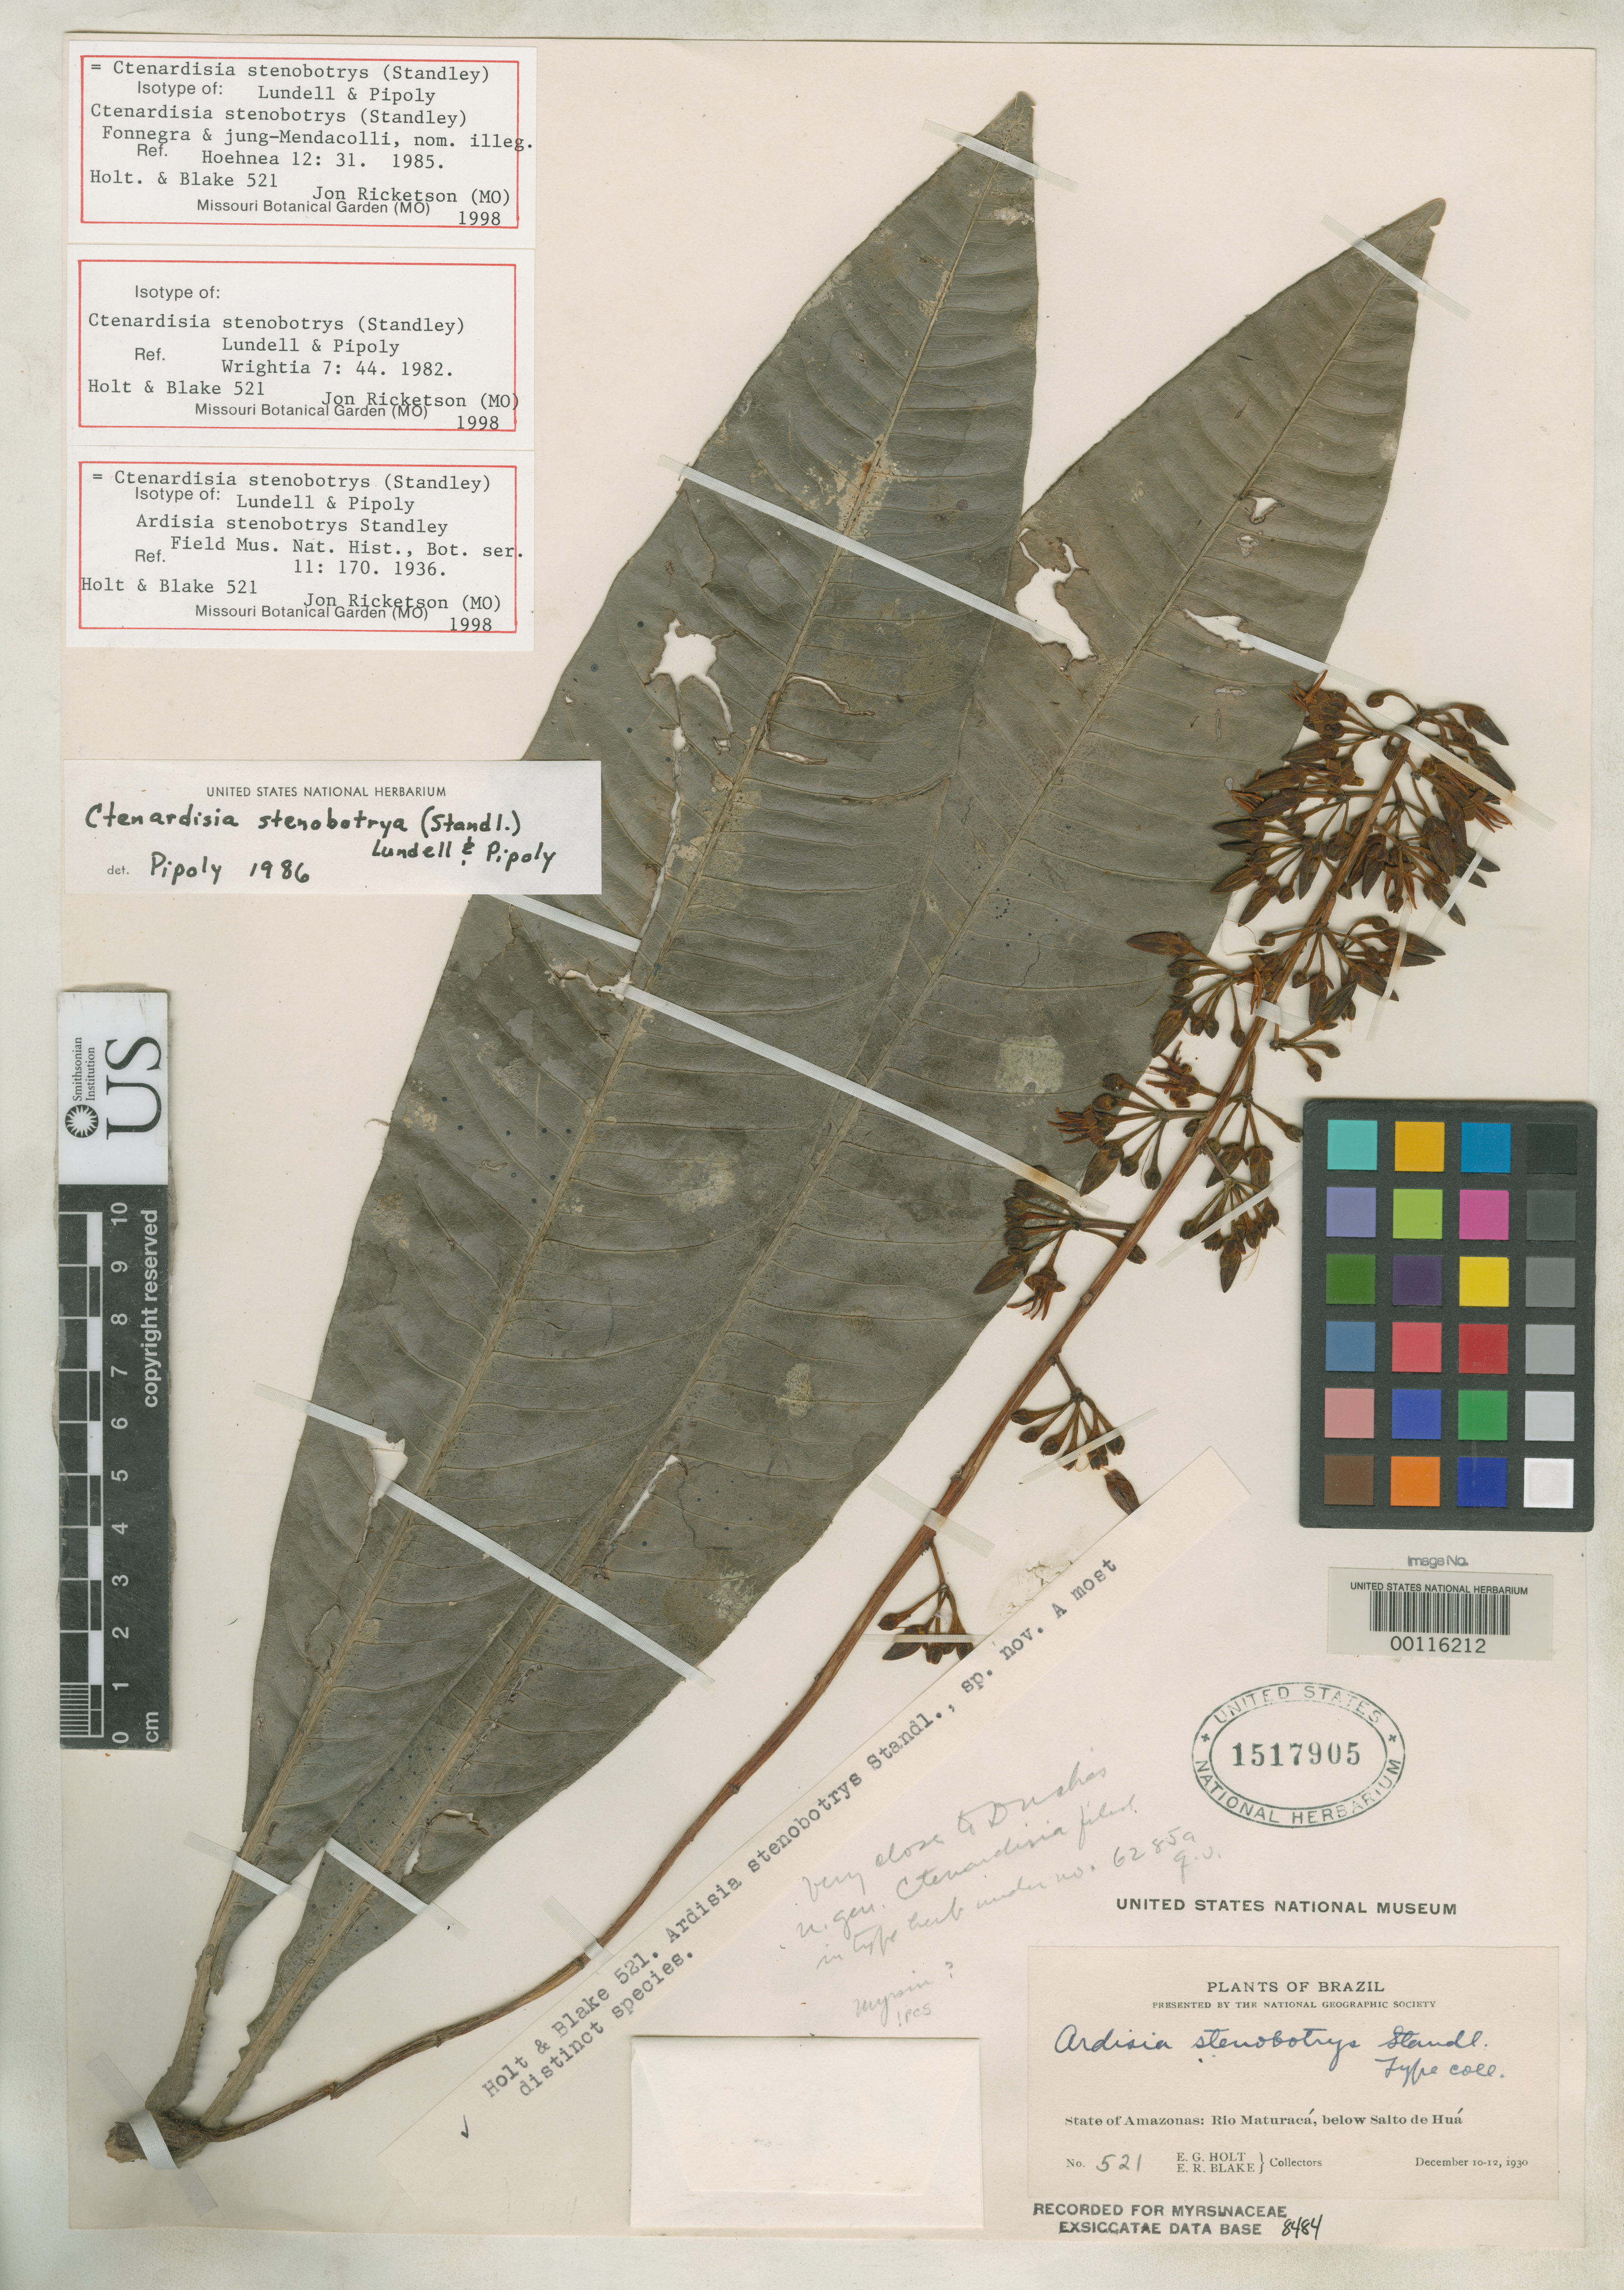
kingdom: Plantae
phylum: Tracheophyta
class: Magnoliopsida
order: Ericales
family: Primulaceae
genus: Ardisia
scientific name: Ardisia stenobotrys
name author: Standl.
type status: Isotype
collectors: E. Holt & E. R. Blake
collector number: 521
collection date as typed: Dec 1930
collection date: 1930-12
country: Brazil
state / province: Amazonas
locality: Rio Maturaca, below Salto de Hua.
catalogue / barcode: US 1517905